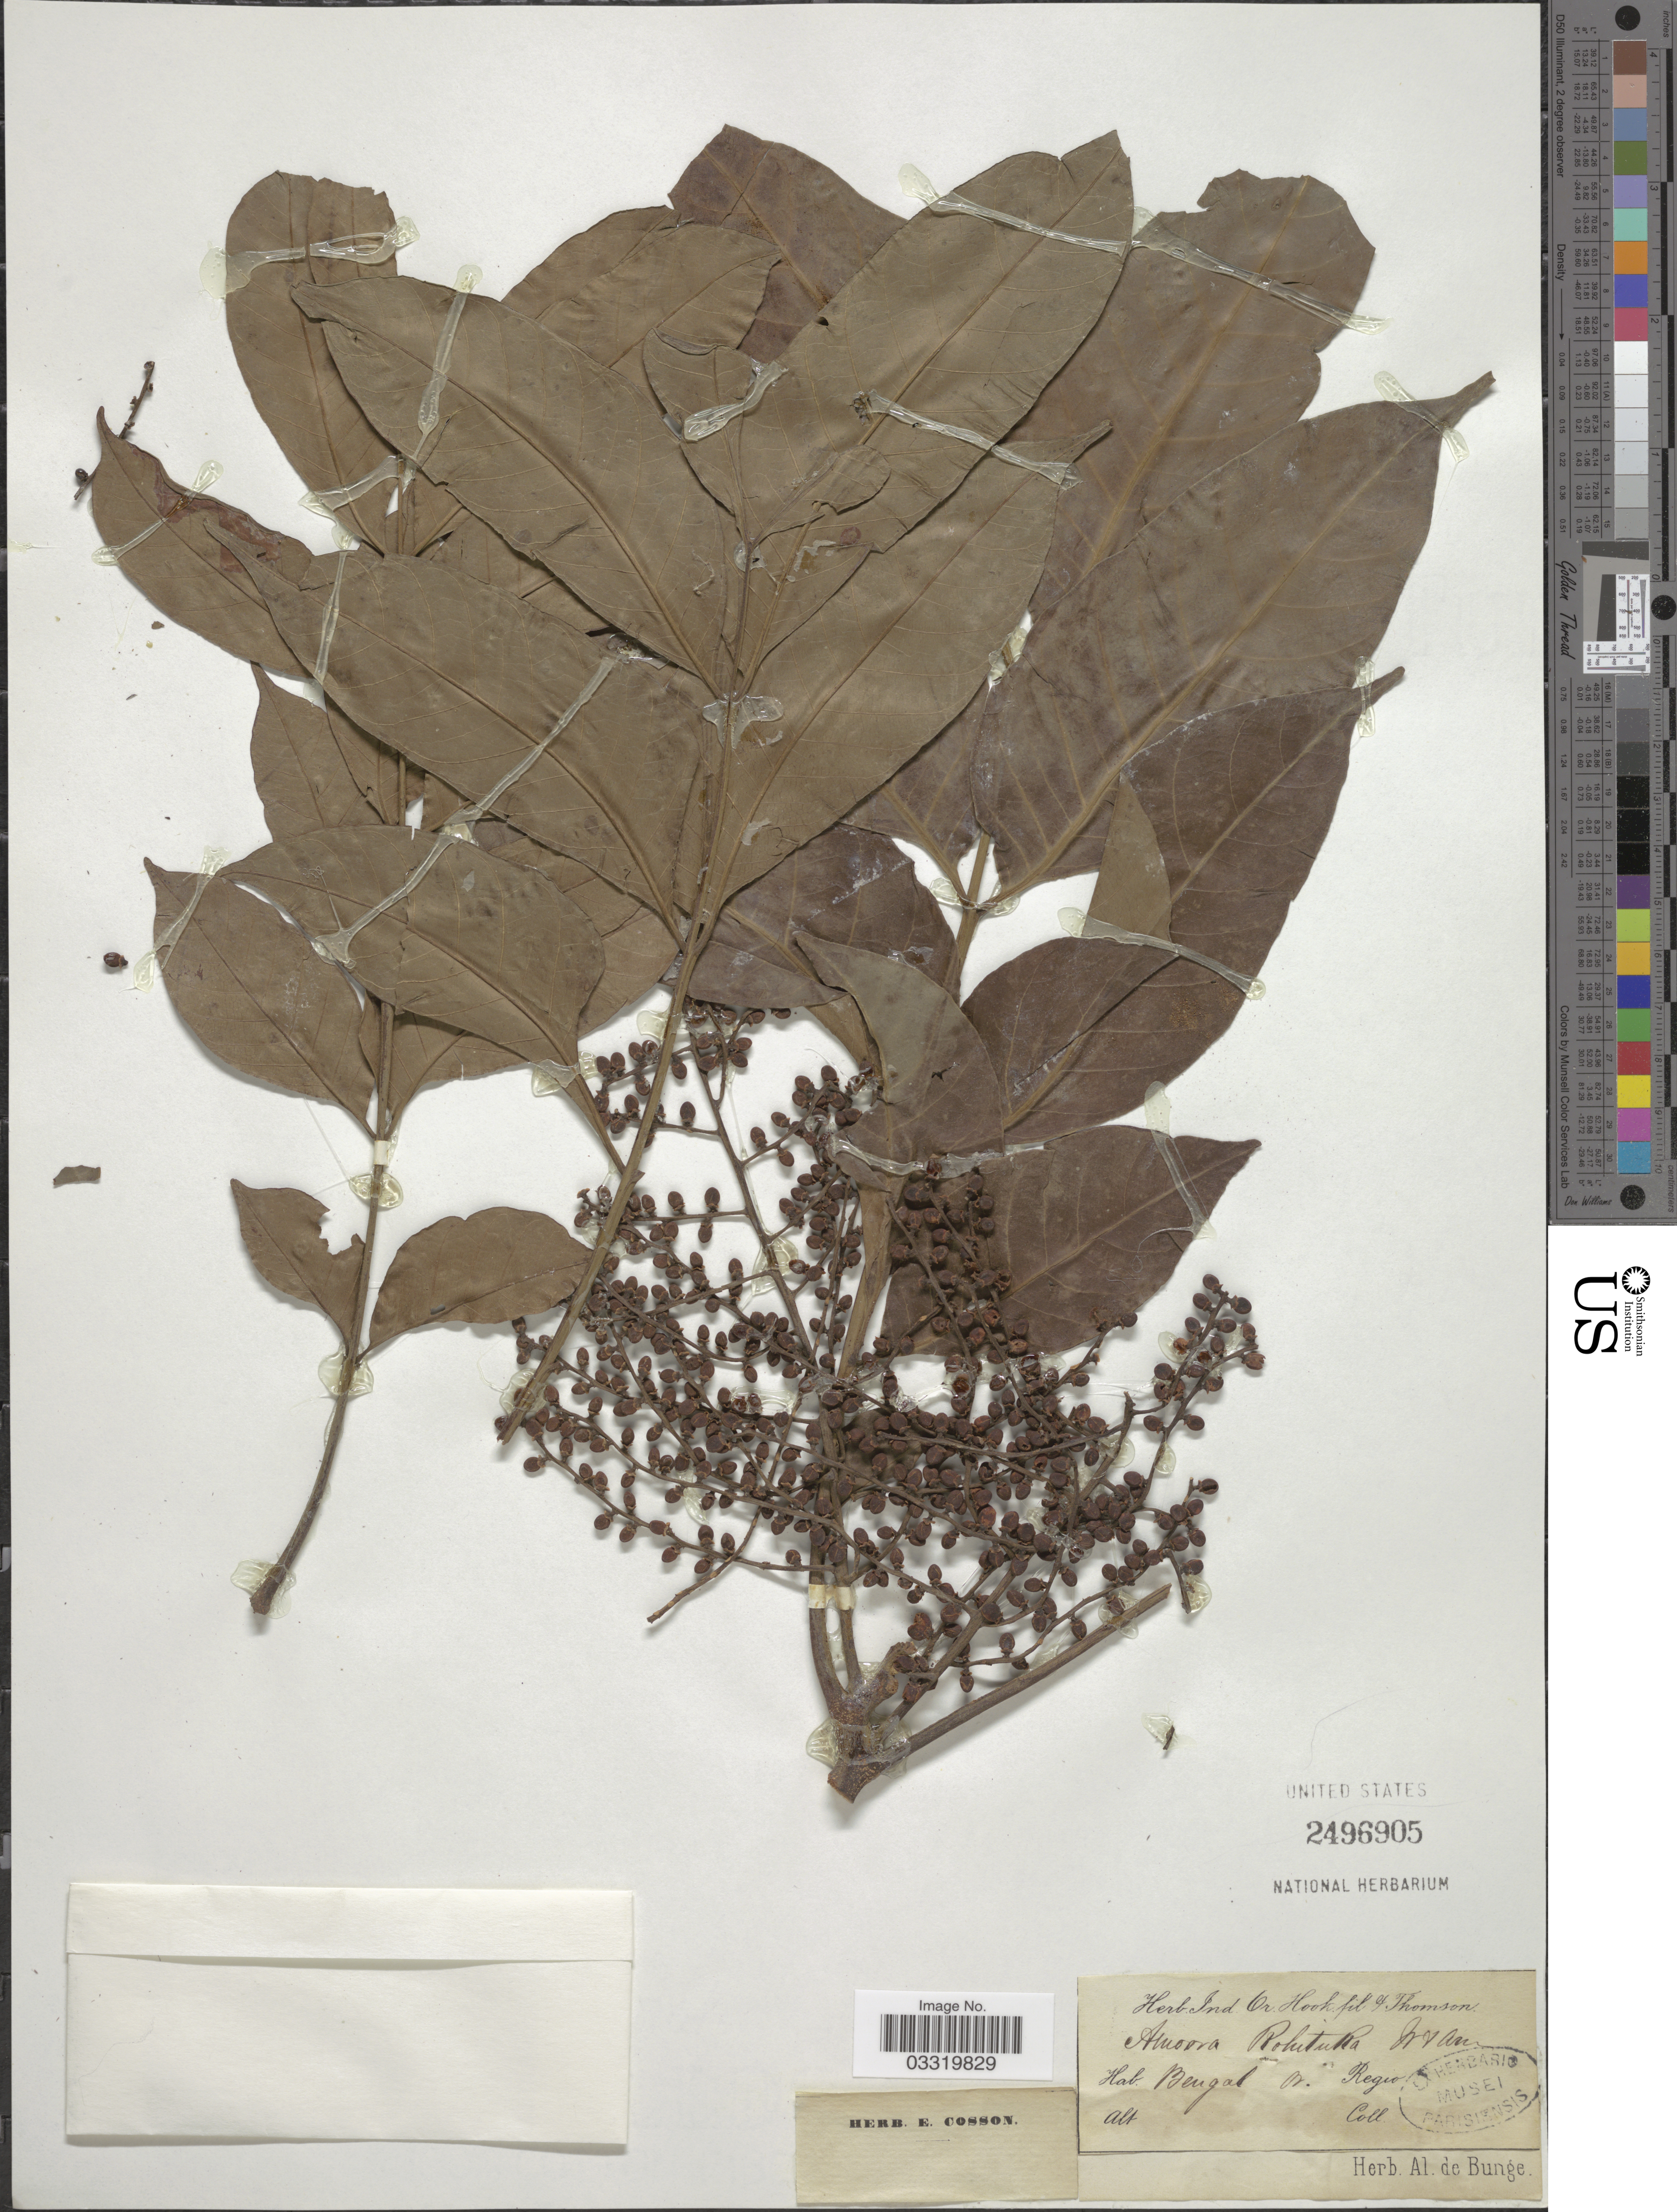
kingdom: Plantae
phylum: Tracheophyta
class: Magnoliopsida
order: Sapindales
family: Meliaceae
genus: Aphanamixis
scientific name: Aphanamixis polystachya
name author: (Wall.) R. Parker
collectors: ex herb. Bunge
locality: Bengal [illegible text]. Regio.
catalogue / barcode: US 2496905